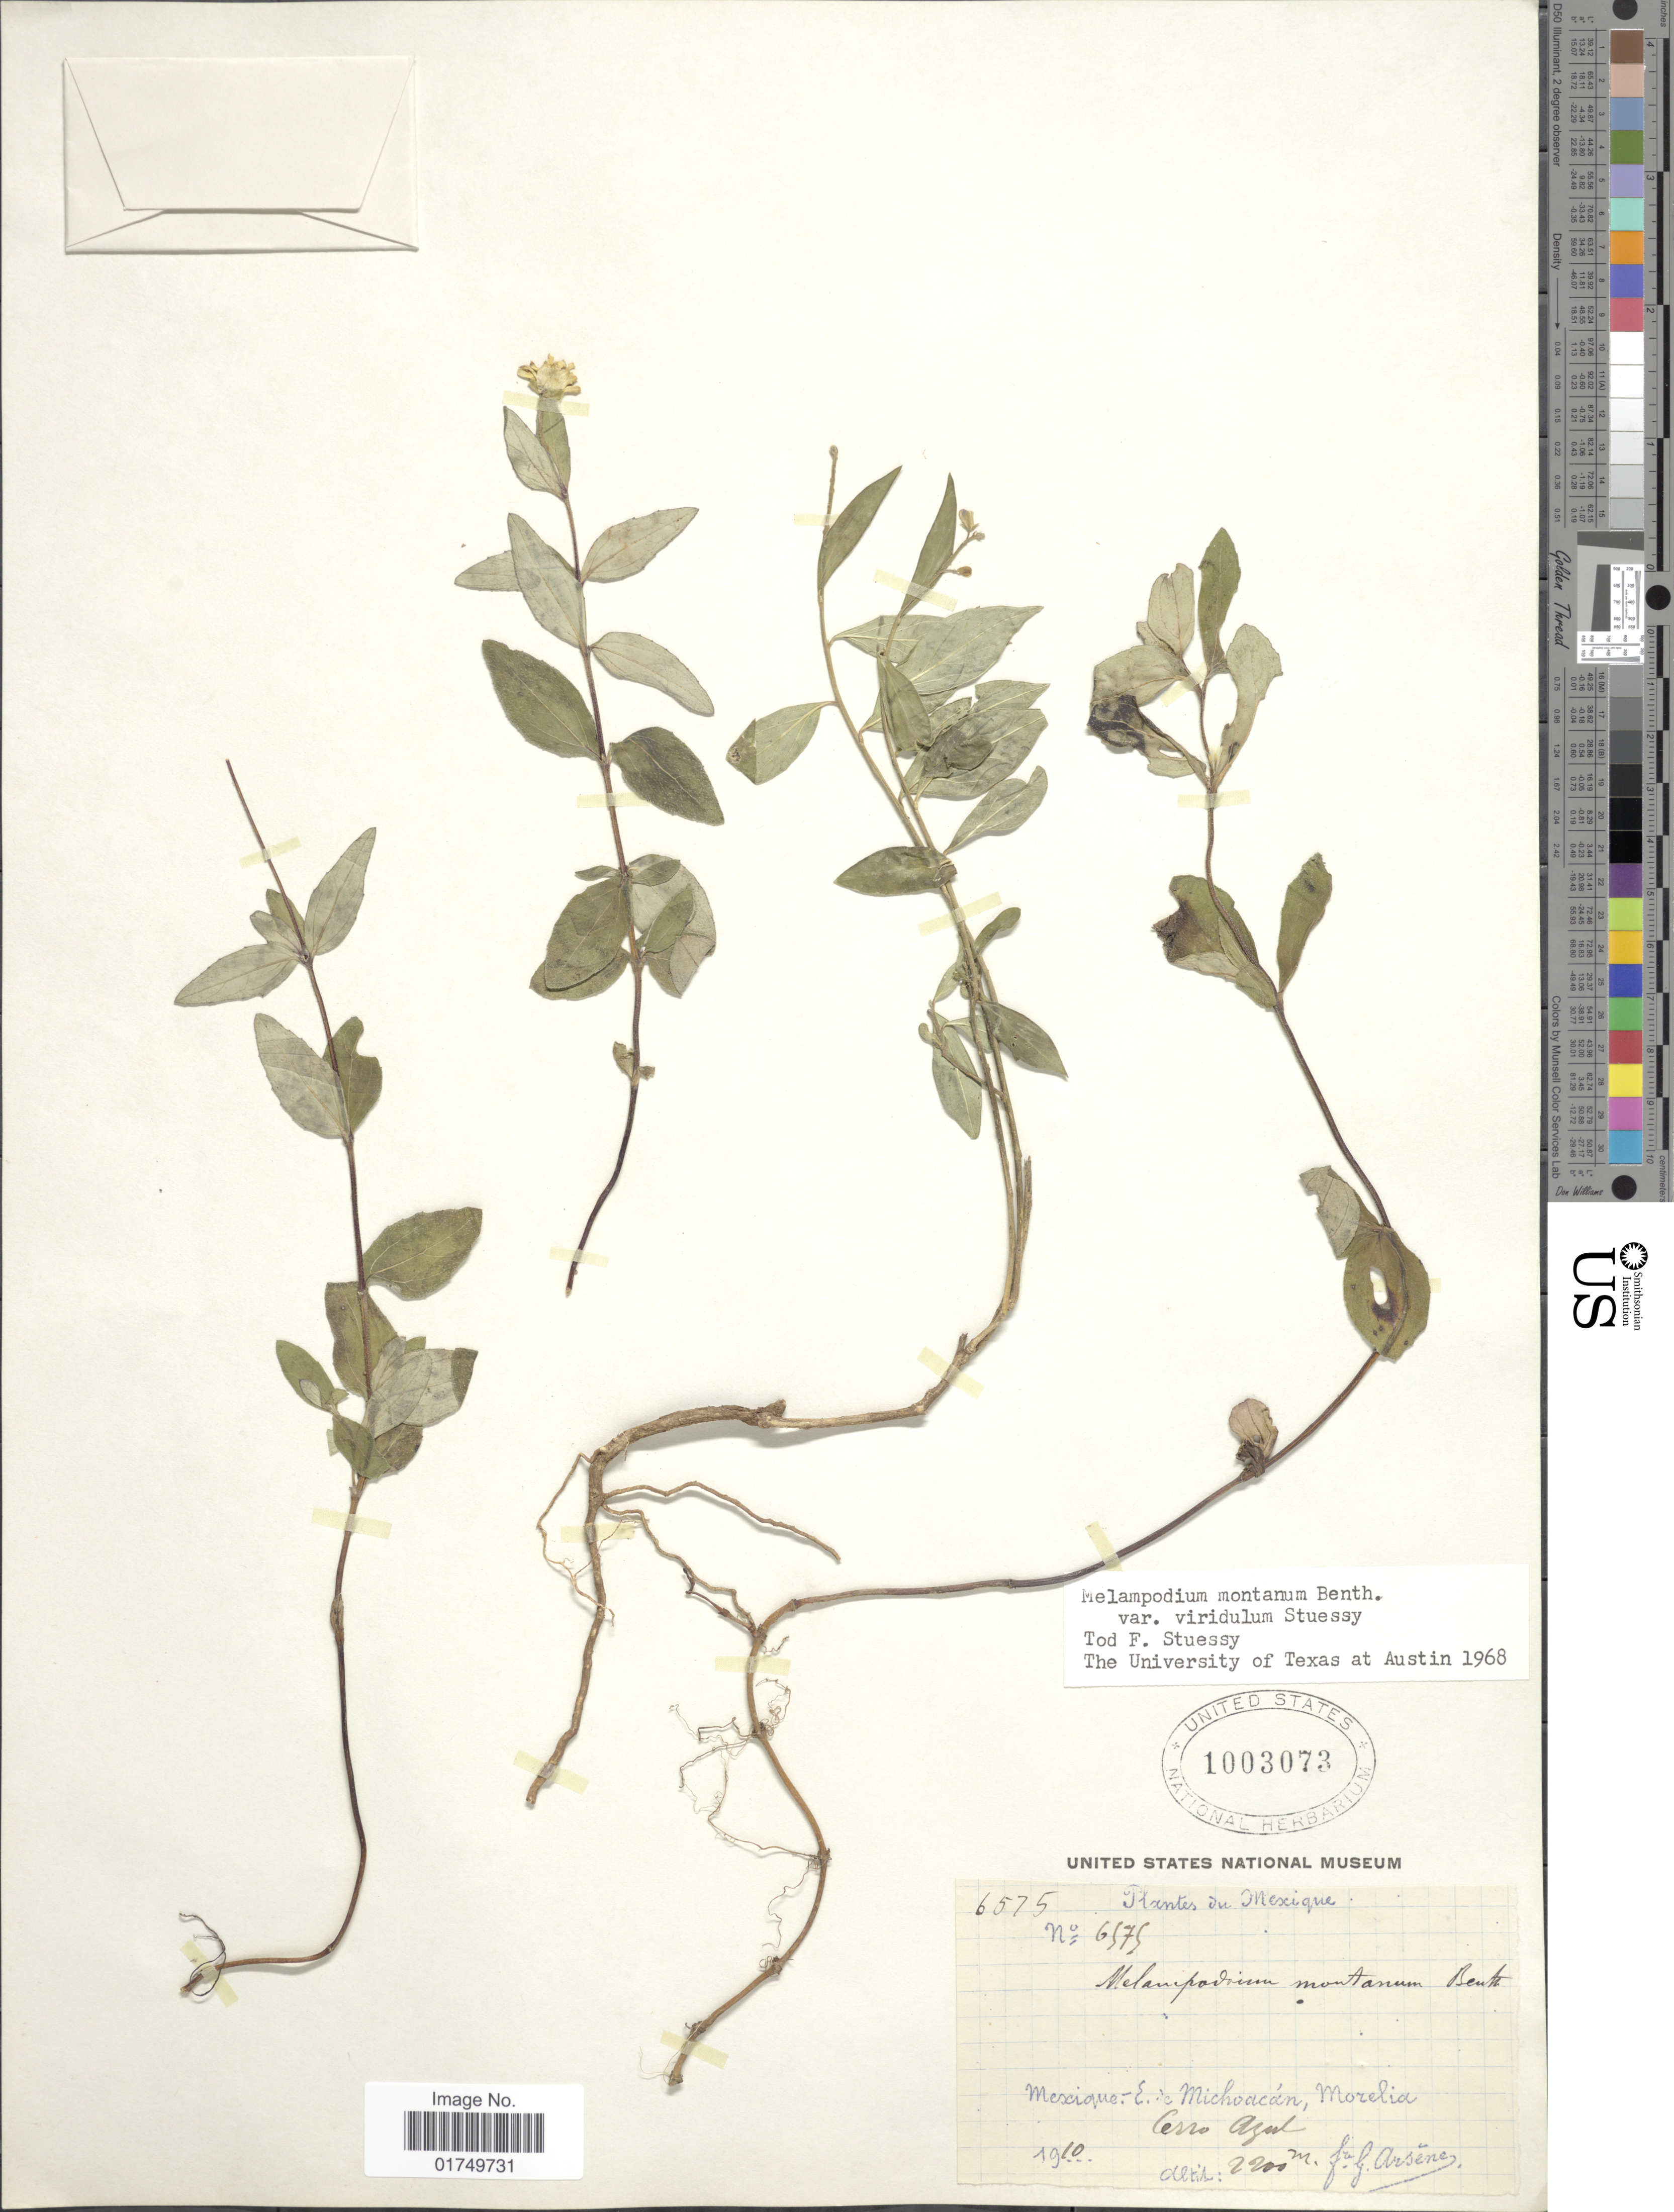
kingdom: Plantae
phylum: Tracheophyta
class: Magnoliopsida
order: Asterales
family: Asteraceae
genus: Melampodium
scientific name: Melampodium montanum var. viridulum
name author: Stuessy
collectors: Bro. G. Arsène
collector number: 6575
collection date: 1910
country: United States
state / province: Michigan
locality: Morelia. Cerro Azul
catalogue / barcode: US 1003073